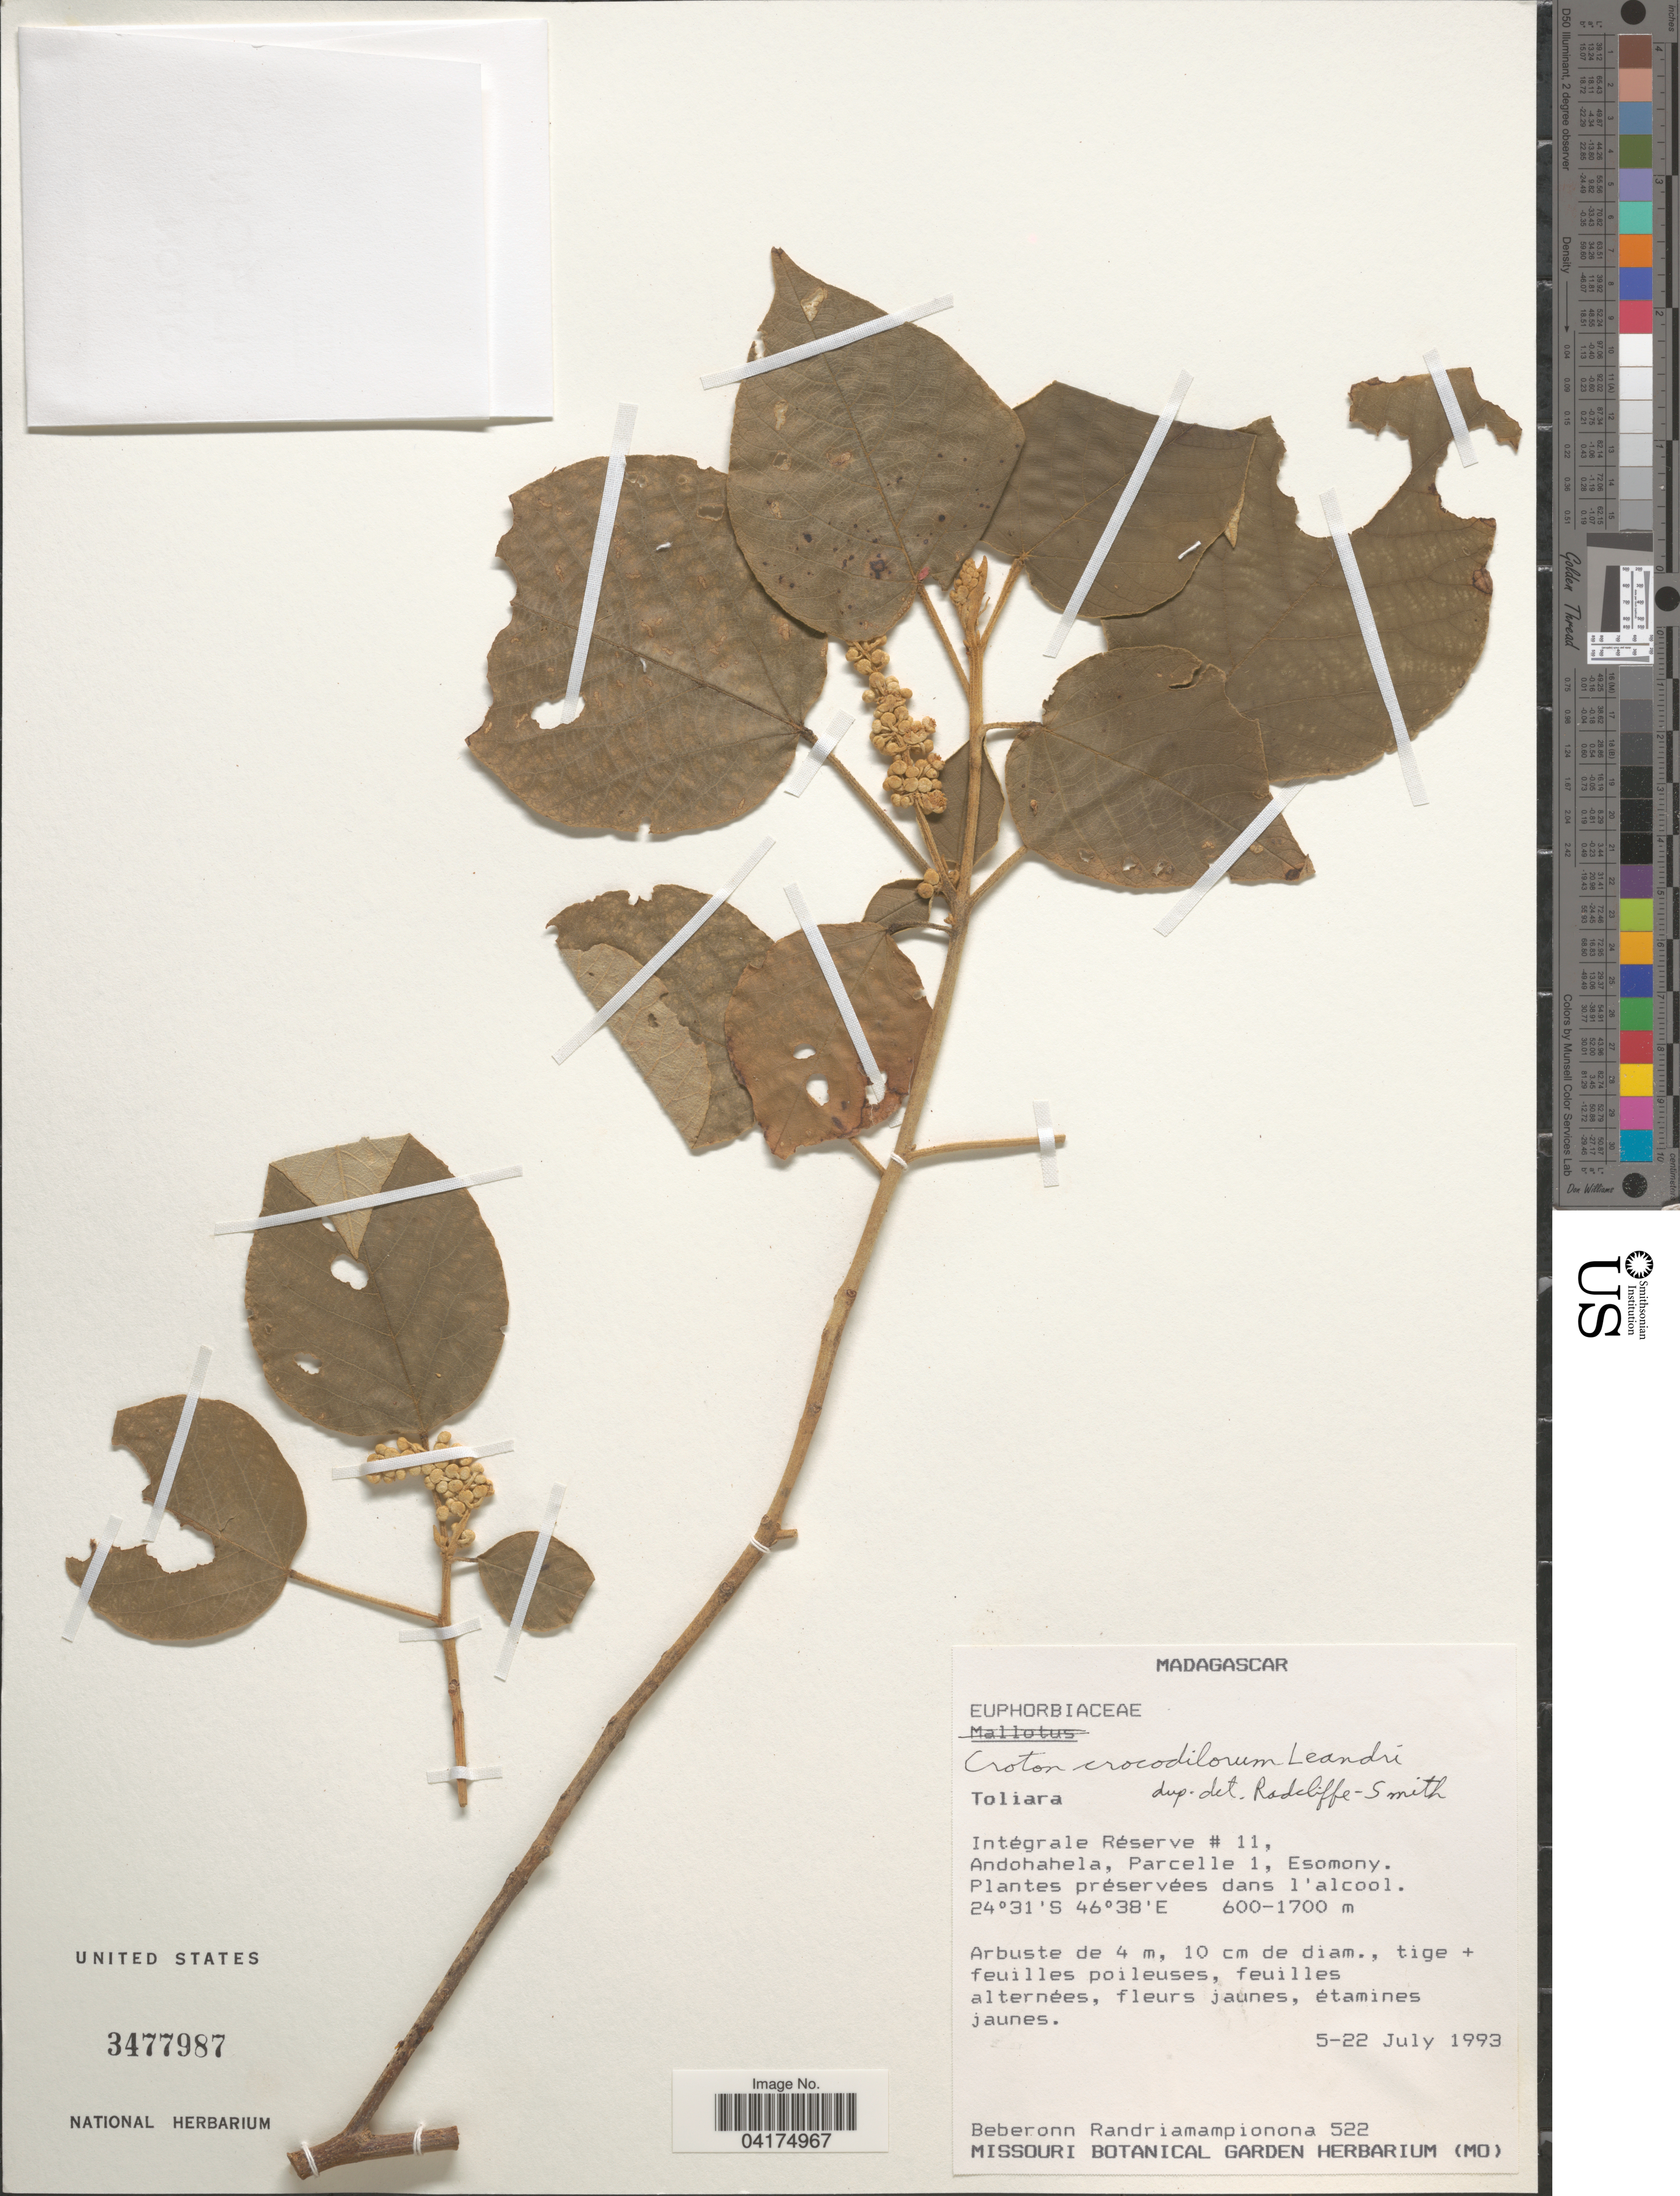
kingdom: Plantae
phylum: Tracheophyta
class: Magnoliopsida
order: Malpighiales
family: Euphorbiaceae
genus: Croton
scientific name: Croton crocodilorum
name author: Leandri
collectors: B. Randriamampionona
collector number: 522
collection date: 1993-07-05/1993-07-22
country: Madagascar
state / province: Anosy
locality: Intégrale Réserve #11, Andohahela, Parcelle 1, Esomony.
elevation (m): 600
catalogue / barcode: US 3477987